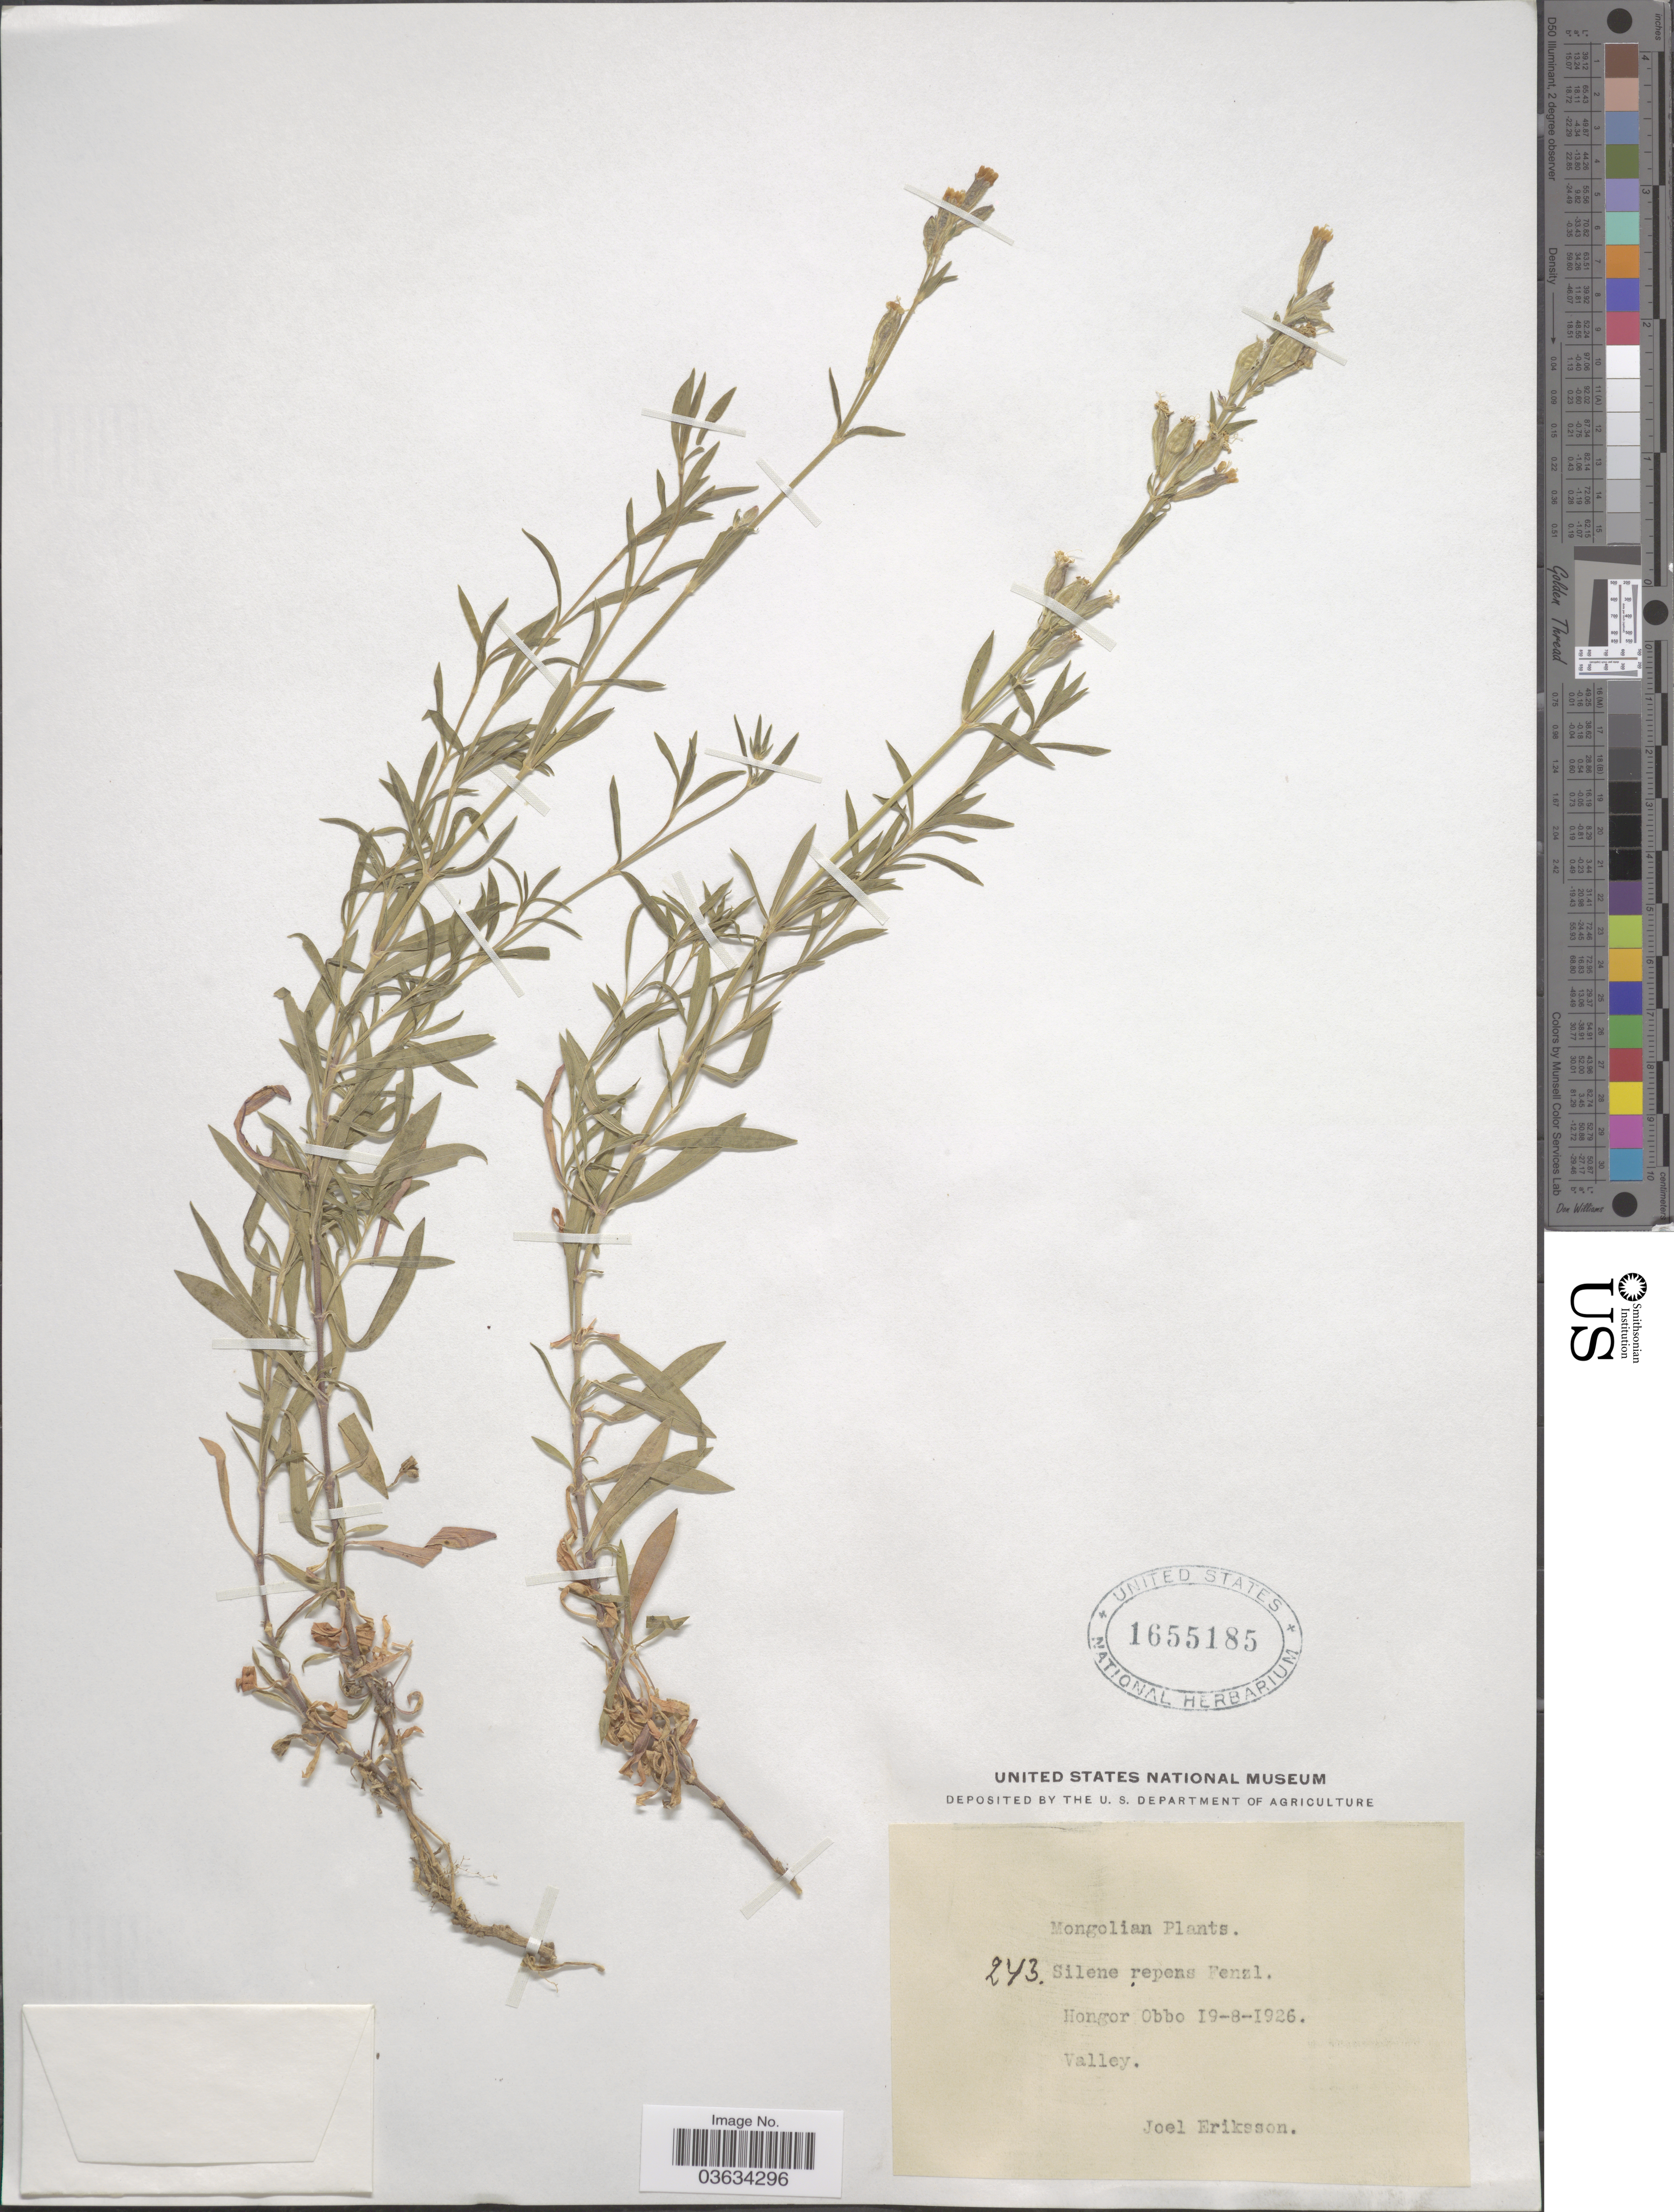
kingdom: Plantae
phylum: Tracheophyta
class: Magnoliopsida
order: Caryophyllales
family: Caryophyllaceae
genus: Silene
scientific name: Silene repens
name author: Patrin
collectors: J. Eriksson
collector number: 243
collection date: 1926-08-19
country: Mongolia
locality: Hongor Obbo.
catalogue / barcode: US 1655185